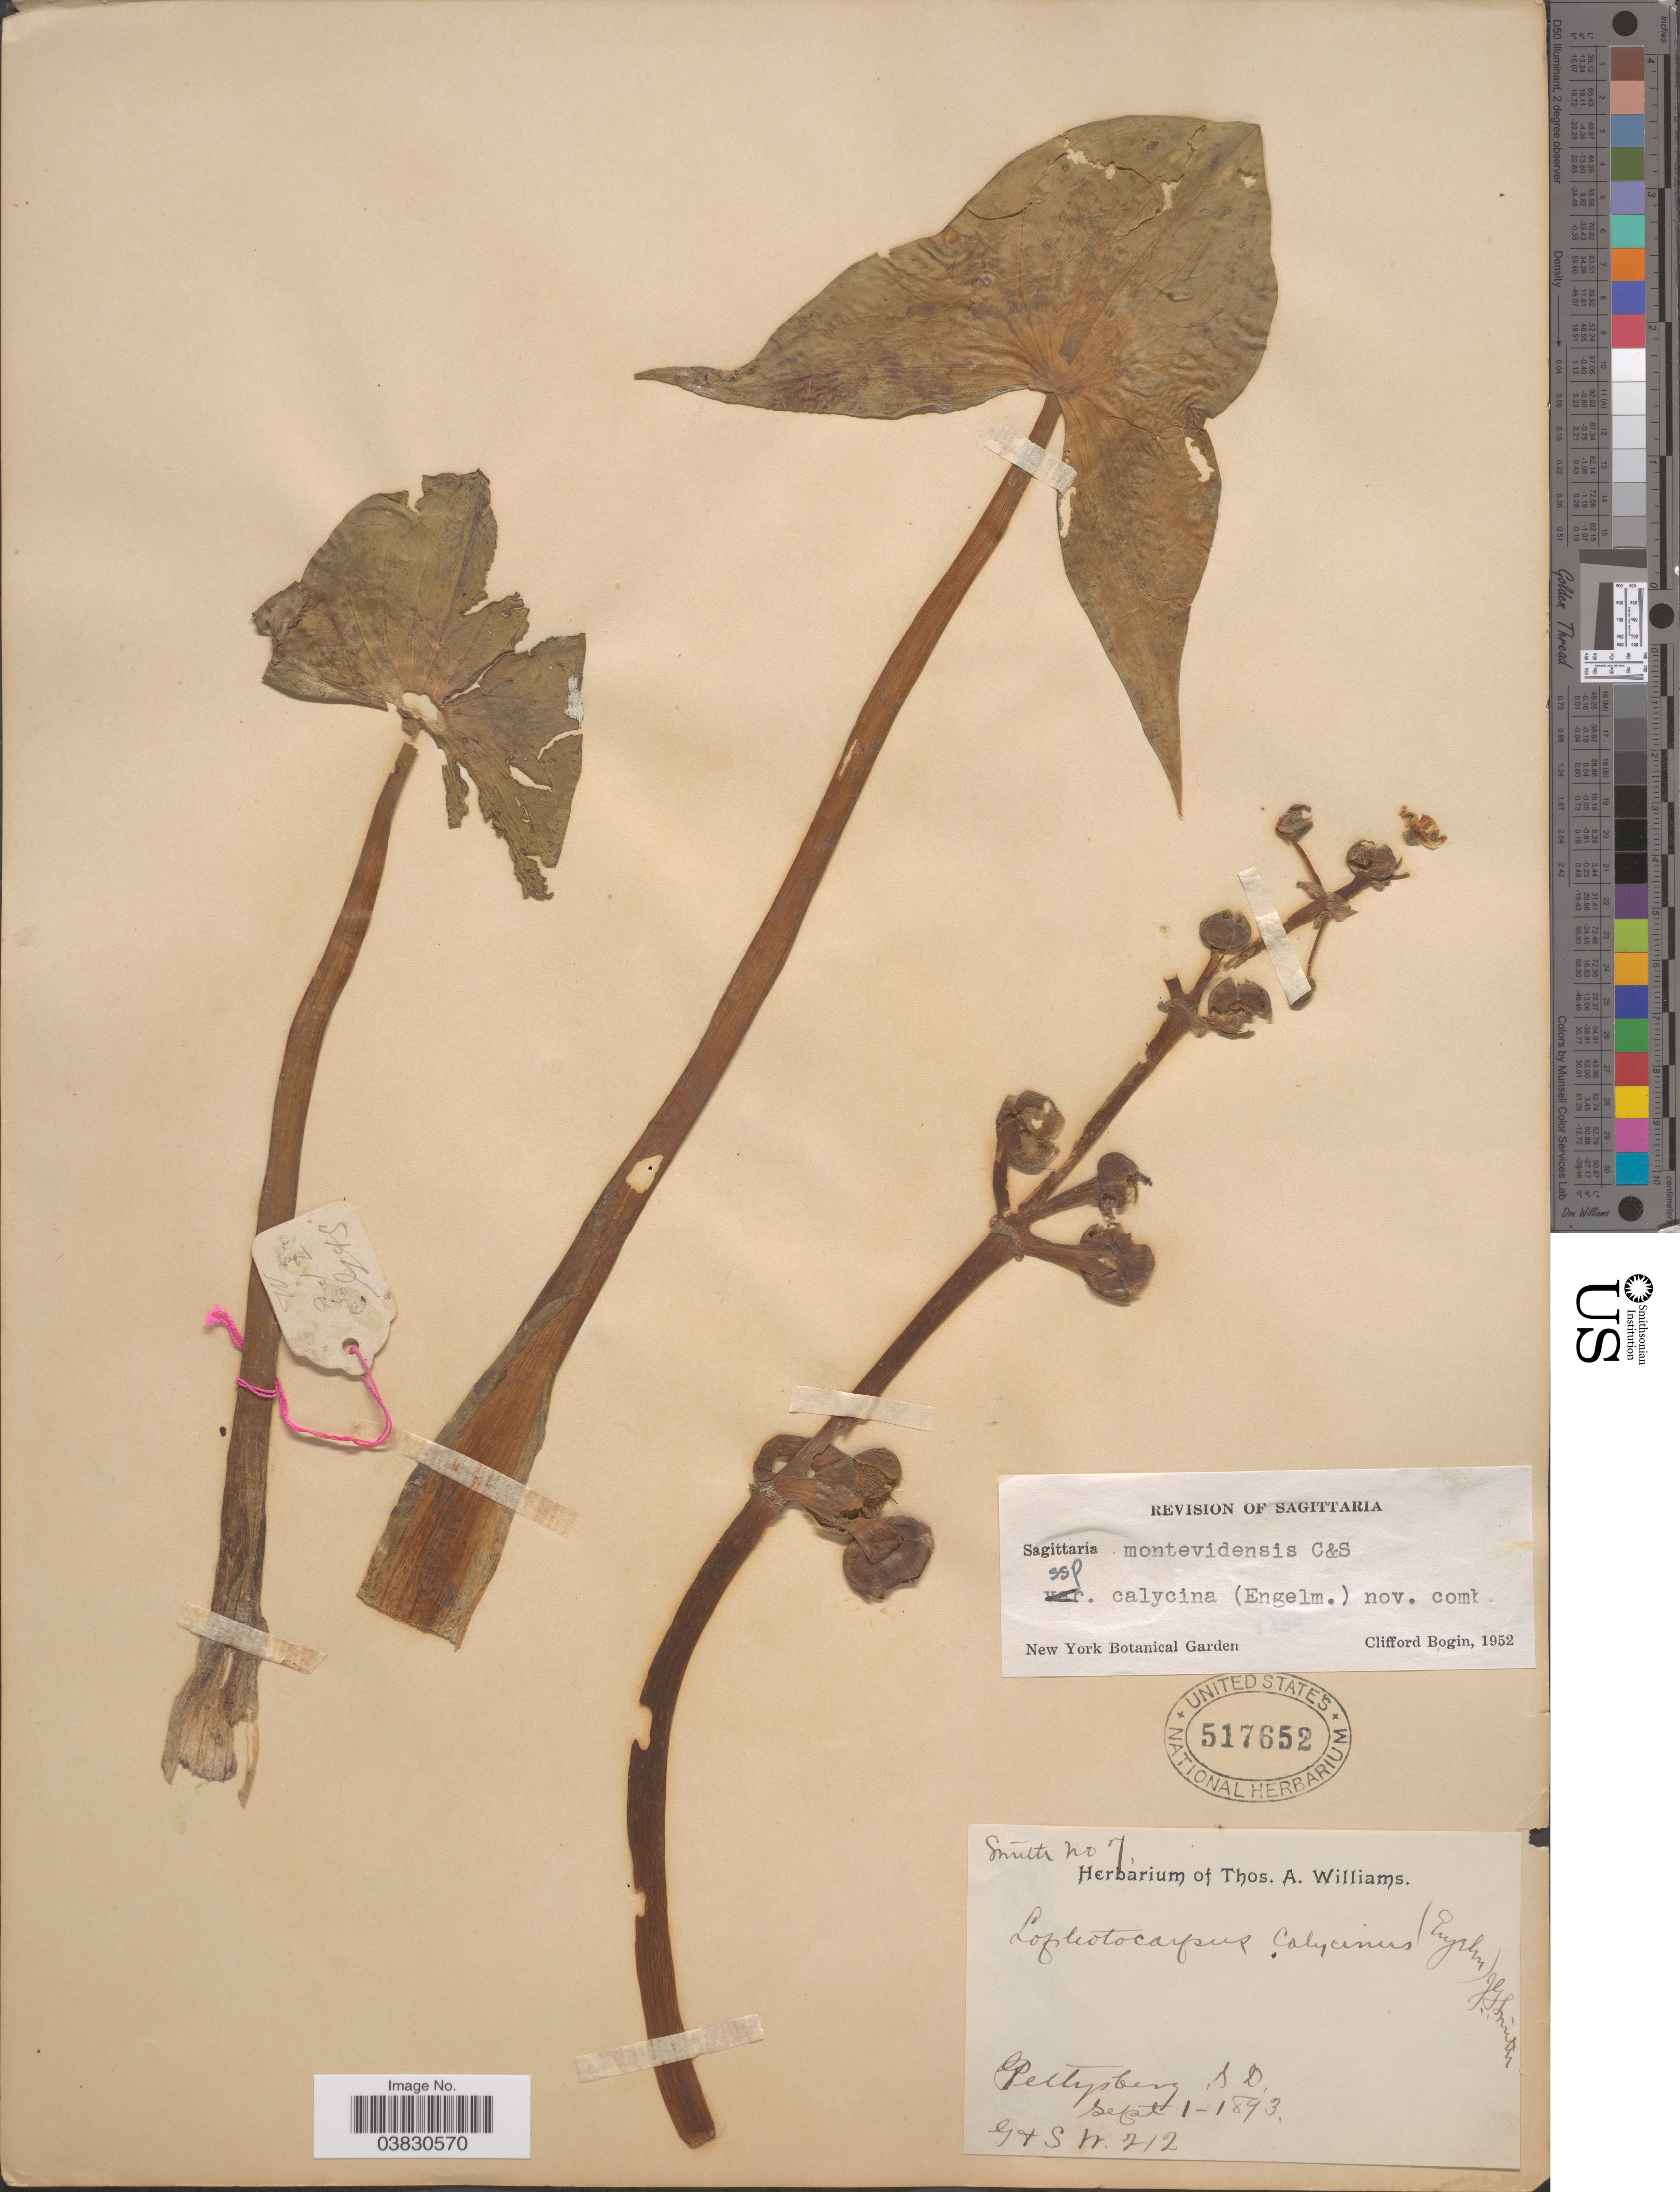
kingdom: Plantae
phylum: Tracheophyta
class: Liliopsida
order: Alismatales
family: Alismataceae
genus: Sagittaria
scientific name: Sagittaria montevidensis subsp. calycina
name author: Cham. & Schltdl.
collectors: T. A. Williams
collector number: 7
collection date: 1893-09-01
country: United States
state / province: South Dakota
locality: Gettysberg.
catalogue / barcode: US 517652